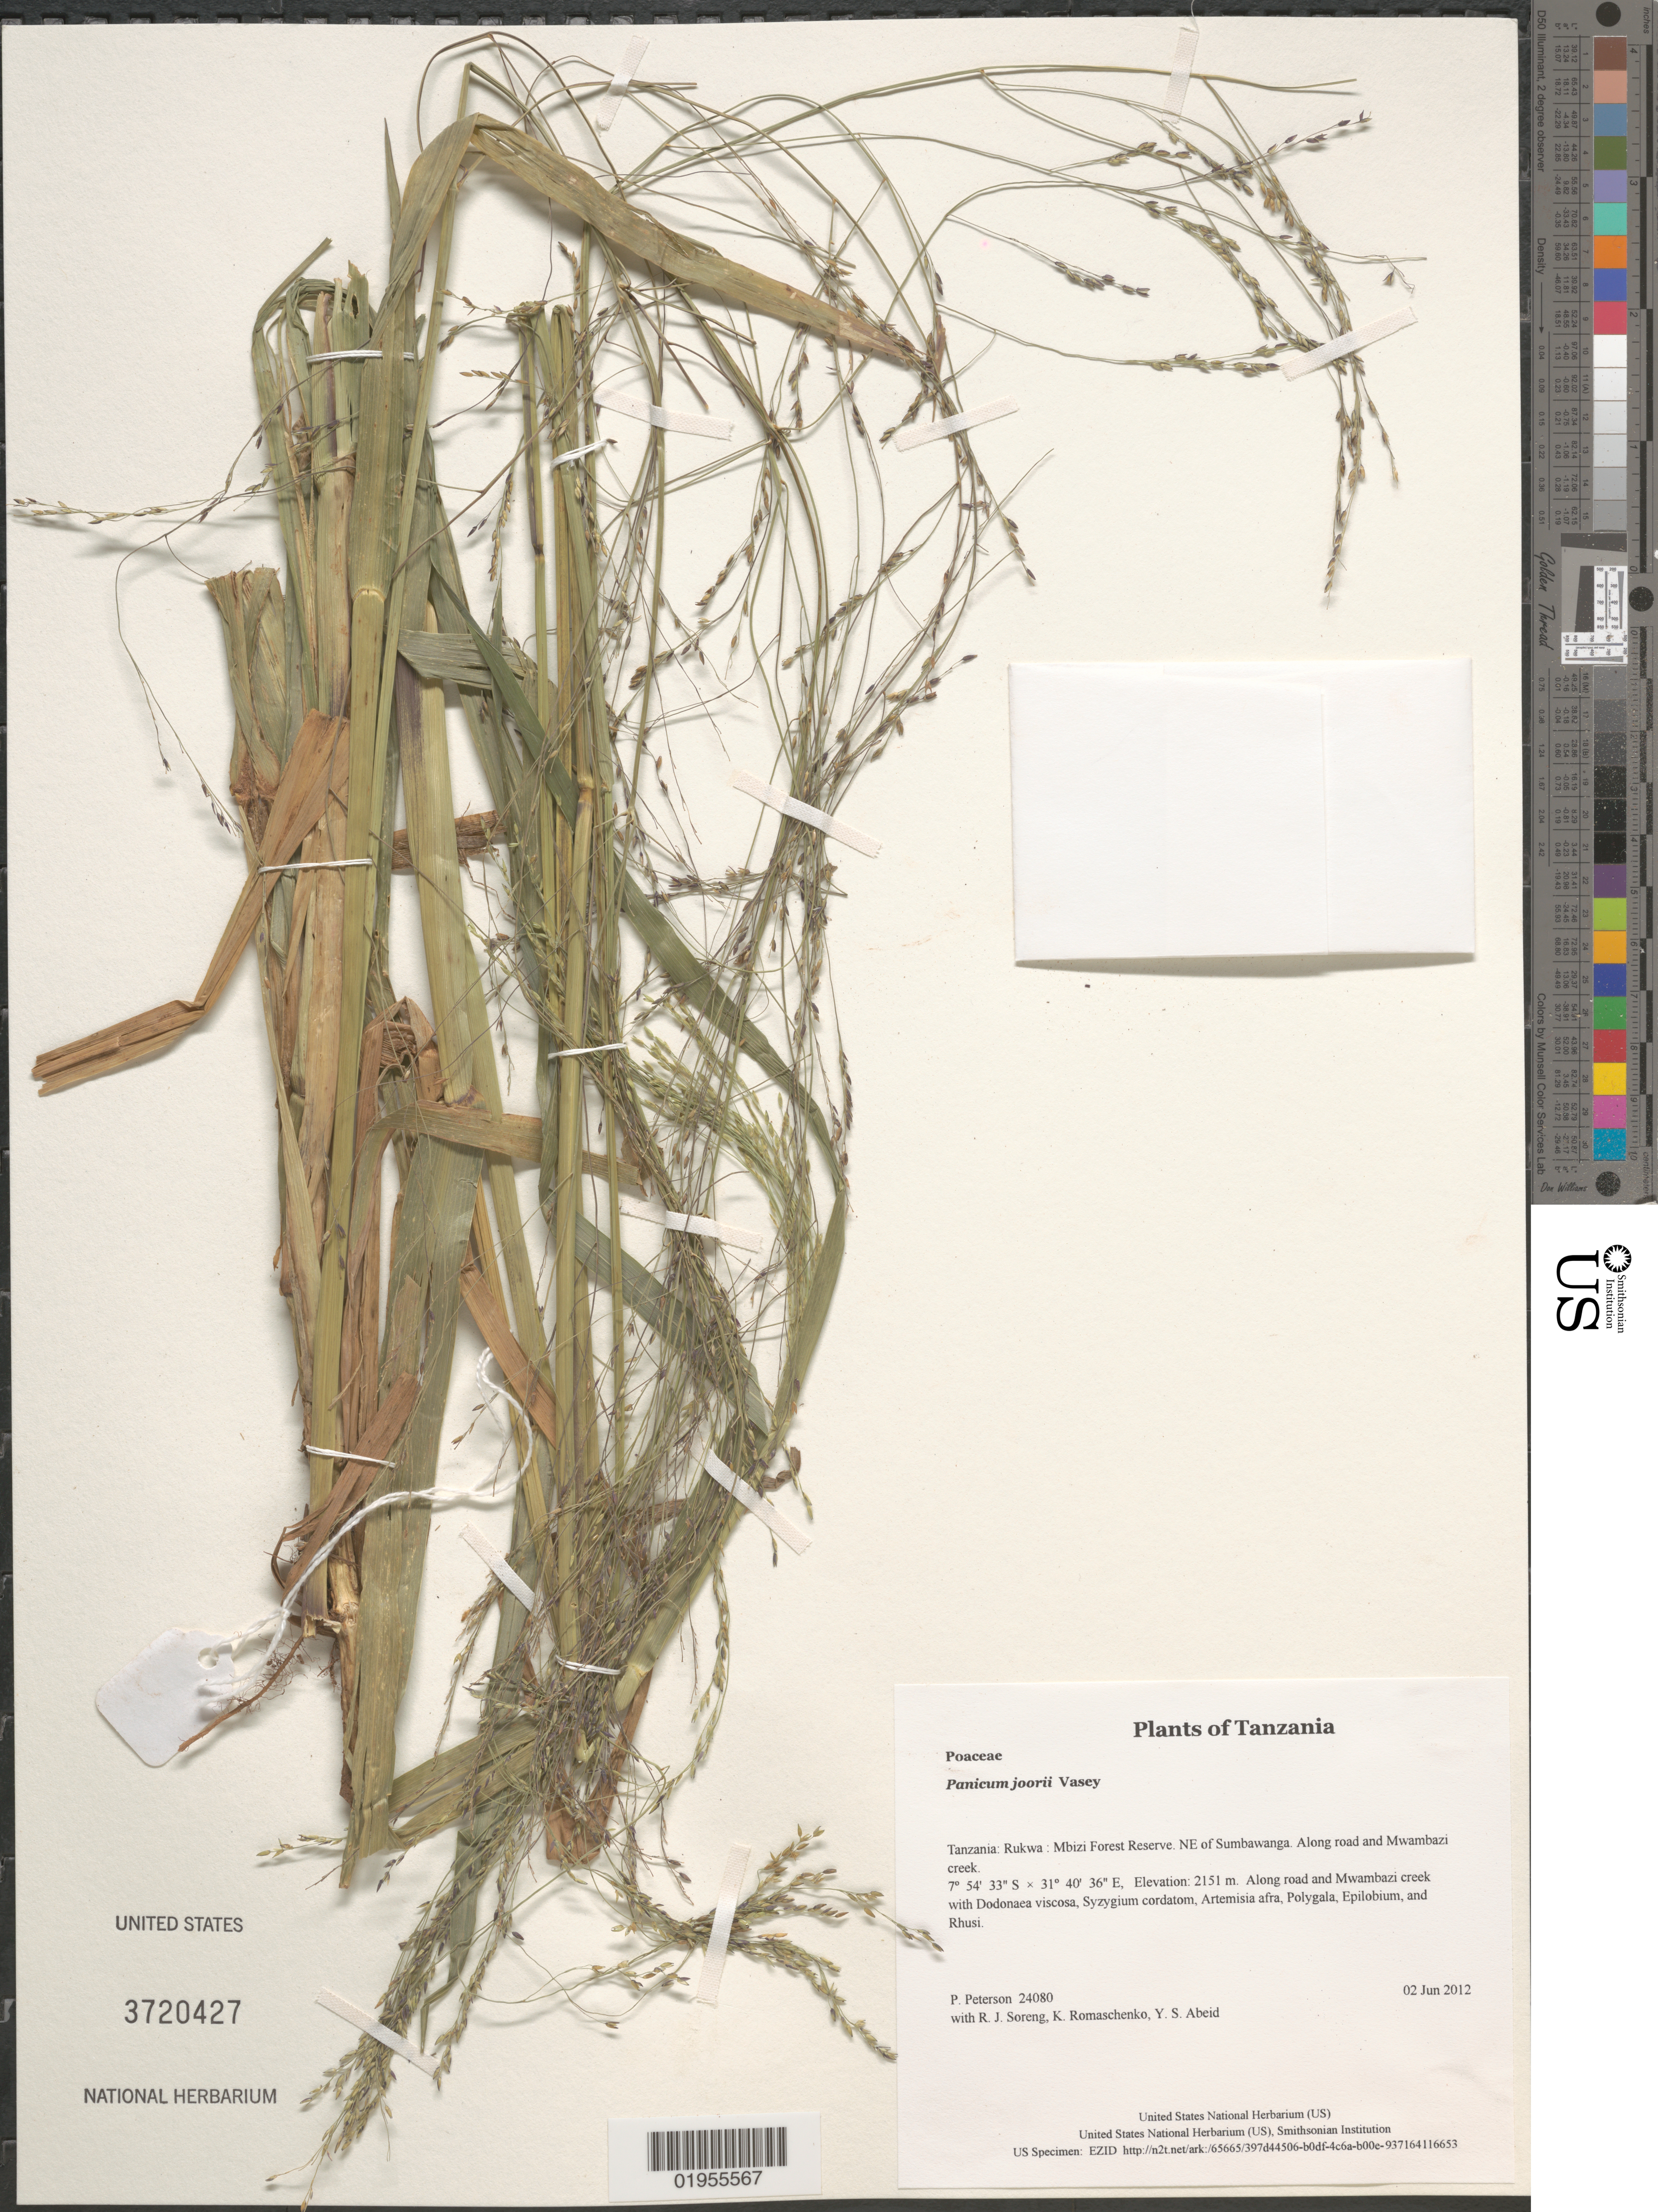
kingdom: Plantae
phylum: Tracheophyta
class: Liliopsida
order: Poales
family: Poaceae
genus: Panicum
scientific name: Panicum sp.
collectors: P. M. Peterson, R. J. Soreng, K. Romaschenko & Y. Abeid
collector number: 24080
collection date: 2012-06-02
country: Tanzania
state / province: Rukwa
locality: Mbizi Forest Reserve. NE of Sumbawanga. Along road and Mwambazi creek.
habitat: Along road and Mwambazi creek with Dodonaea viscosa, Syzygium cordatom, Artemisia afra, Polygala, Epilobium, and Rhusi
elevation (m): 2151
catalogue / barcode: US 3720427